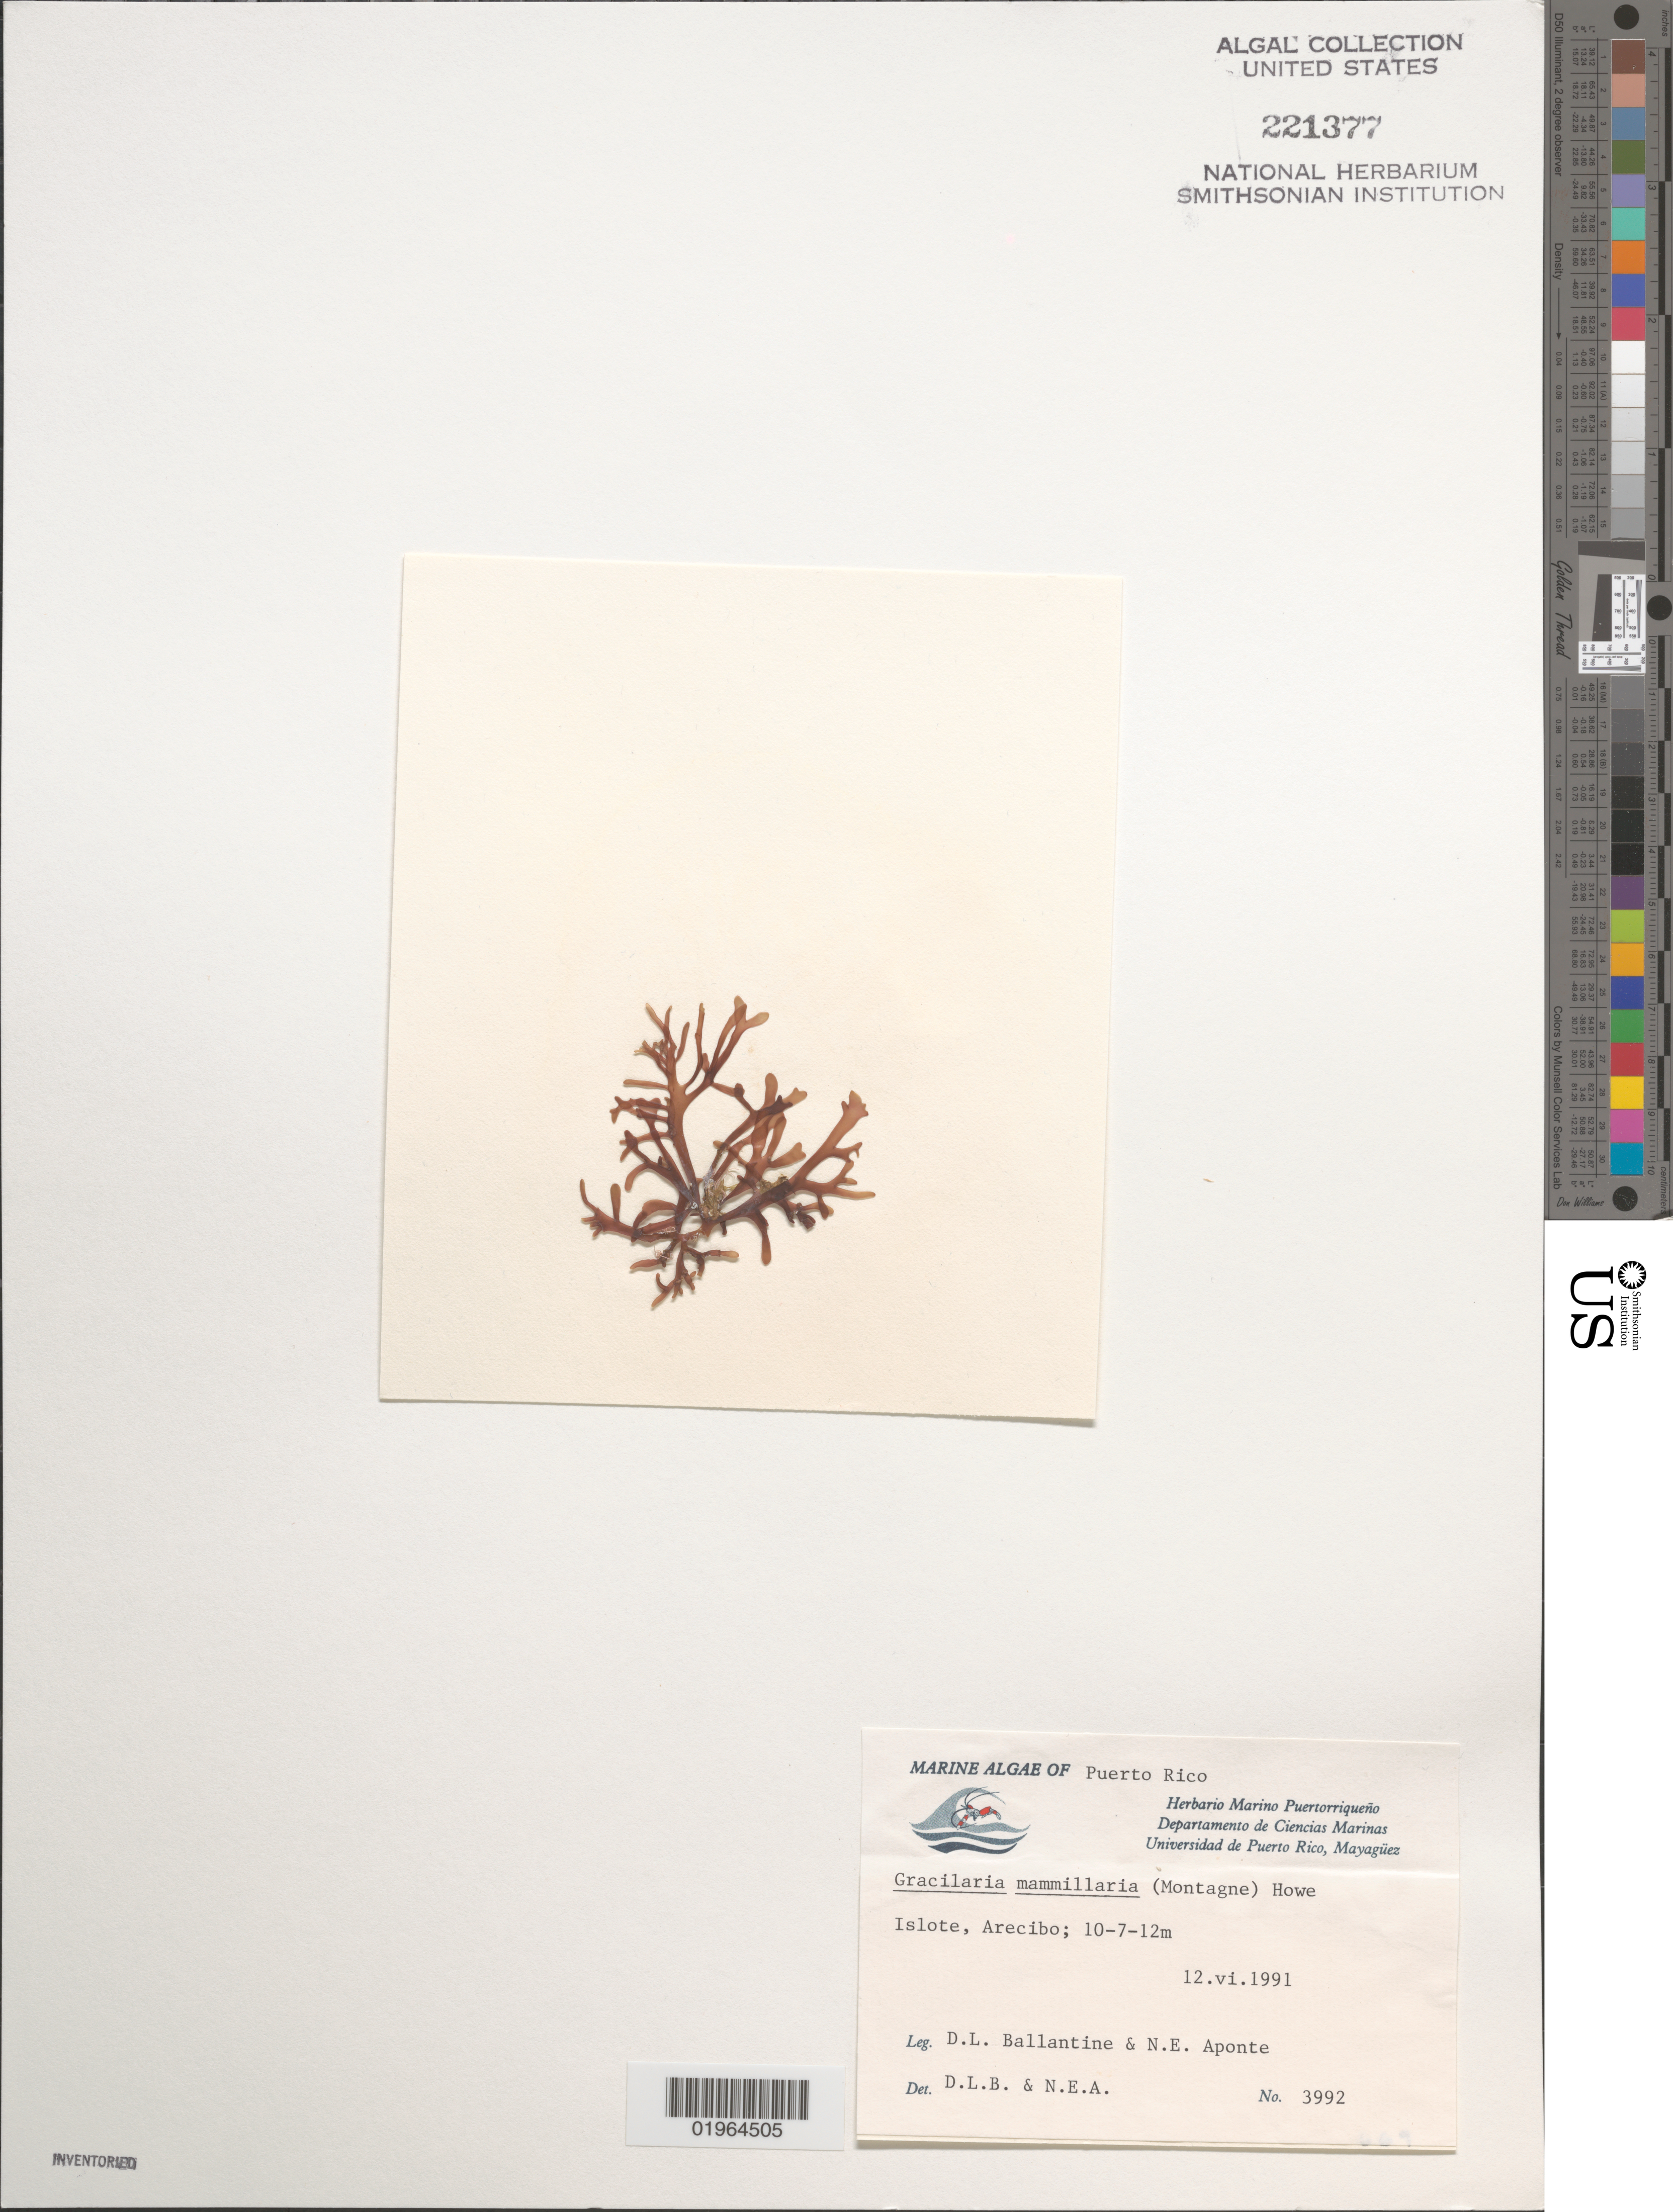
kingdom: Plantae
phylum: Rhodophyta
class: Florideophyceae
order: Gracilariales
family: Gracilariaceae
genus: Gracilaria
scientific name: Gracilaria mammillaris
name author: (Mont.) M. Howe in Britton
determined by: Ballantine, D. L.; Aponte, N. E.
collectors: D.L. Ballantine & N. E. Aponte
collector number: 3992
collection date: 1991-06-12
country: Puerto Rico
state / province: Arecibo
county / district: Islote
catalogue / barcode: US 221377